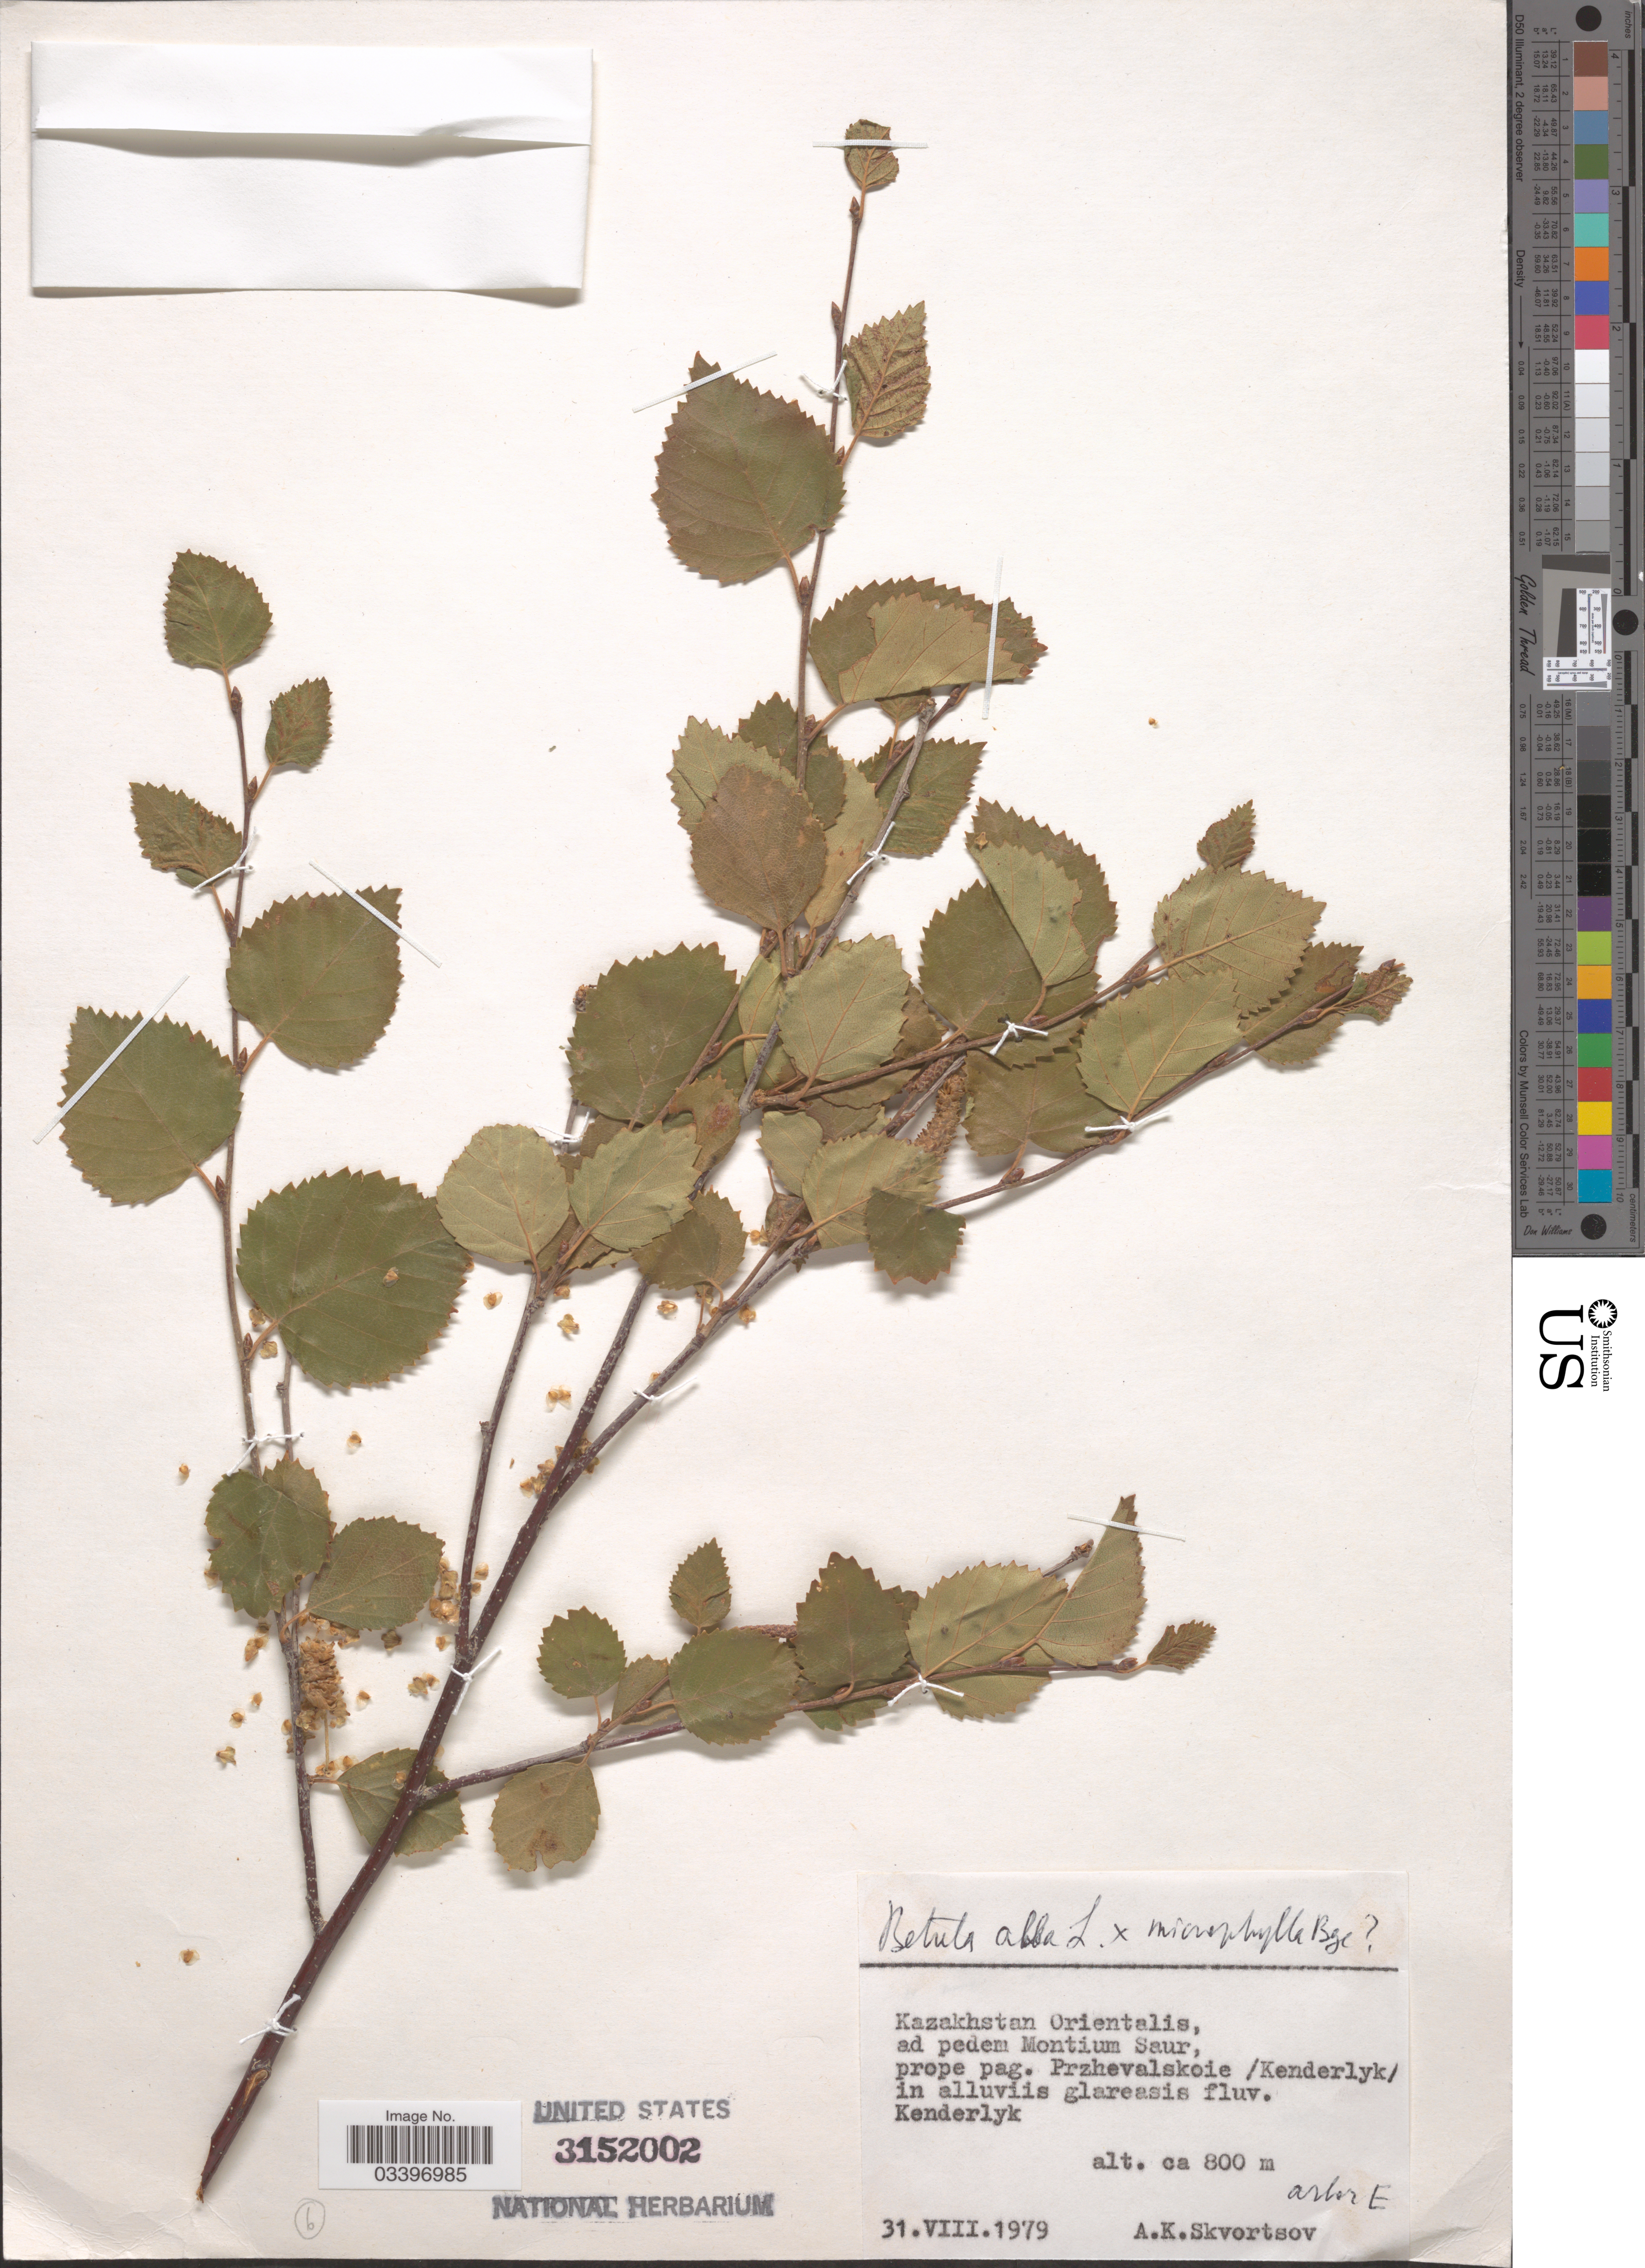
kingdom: Plantae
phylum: Tracheophyta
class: Magnoliopsida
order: Fagales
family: Betulaceae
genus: Betula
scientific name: Betula alba x B. microphylla Bunge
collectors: A. K. Skvortsov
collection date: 1979-08-31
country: Kazakhstan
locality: Kazakhstan Orientalis, ad pedem Montium Saur, prope pag. Przhevalskoie/ Kenderlyk/ Kenderlyk.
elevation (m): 800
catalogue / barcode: US 3152002